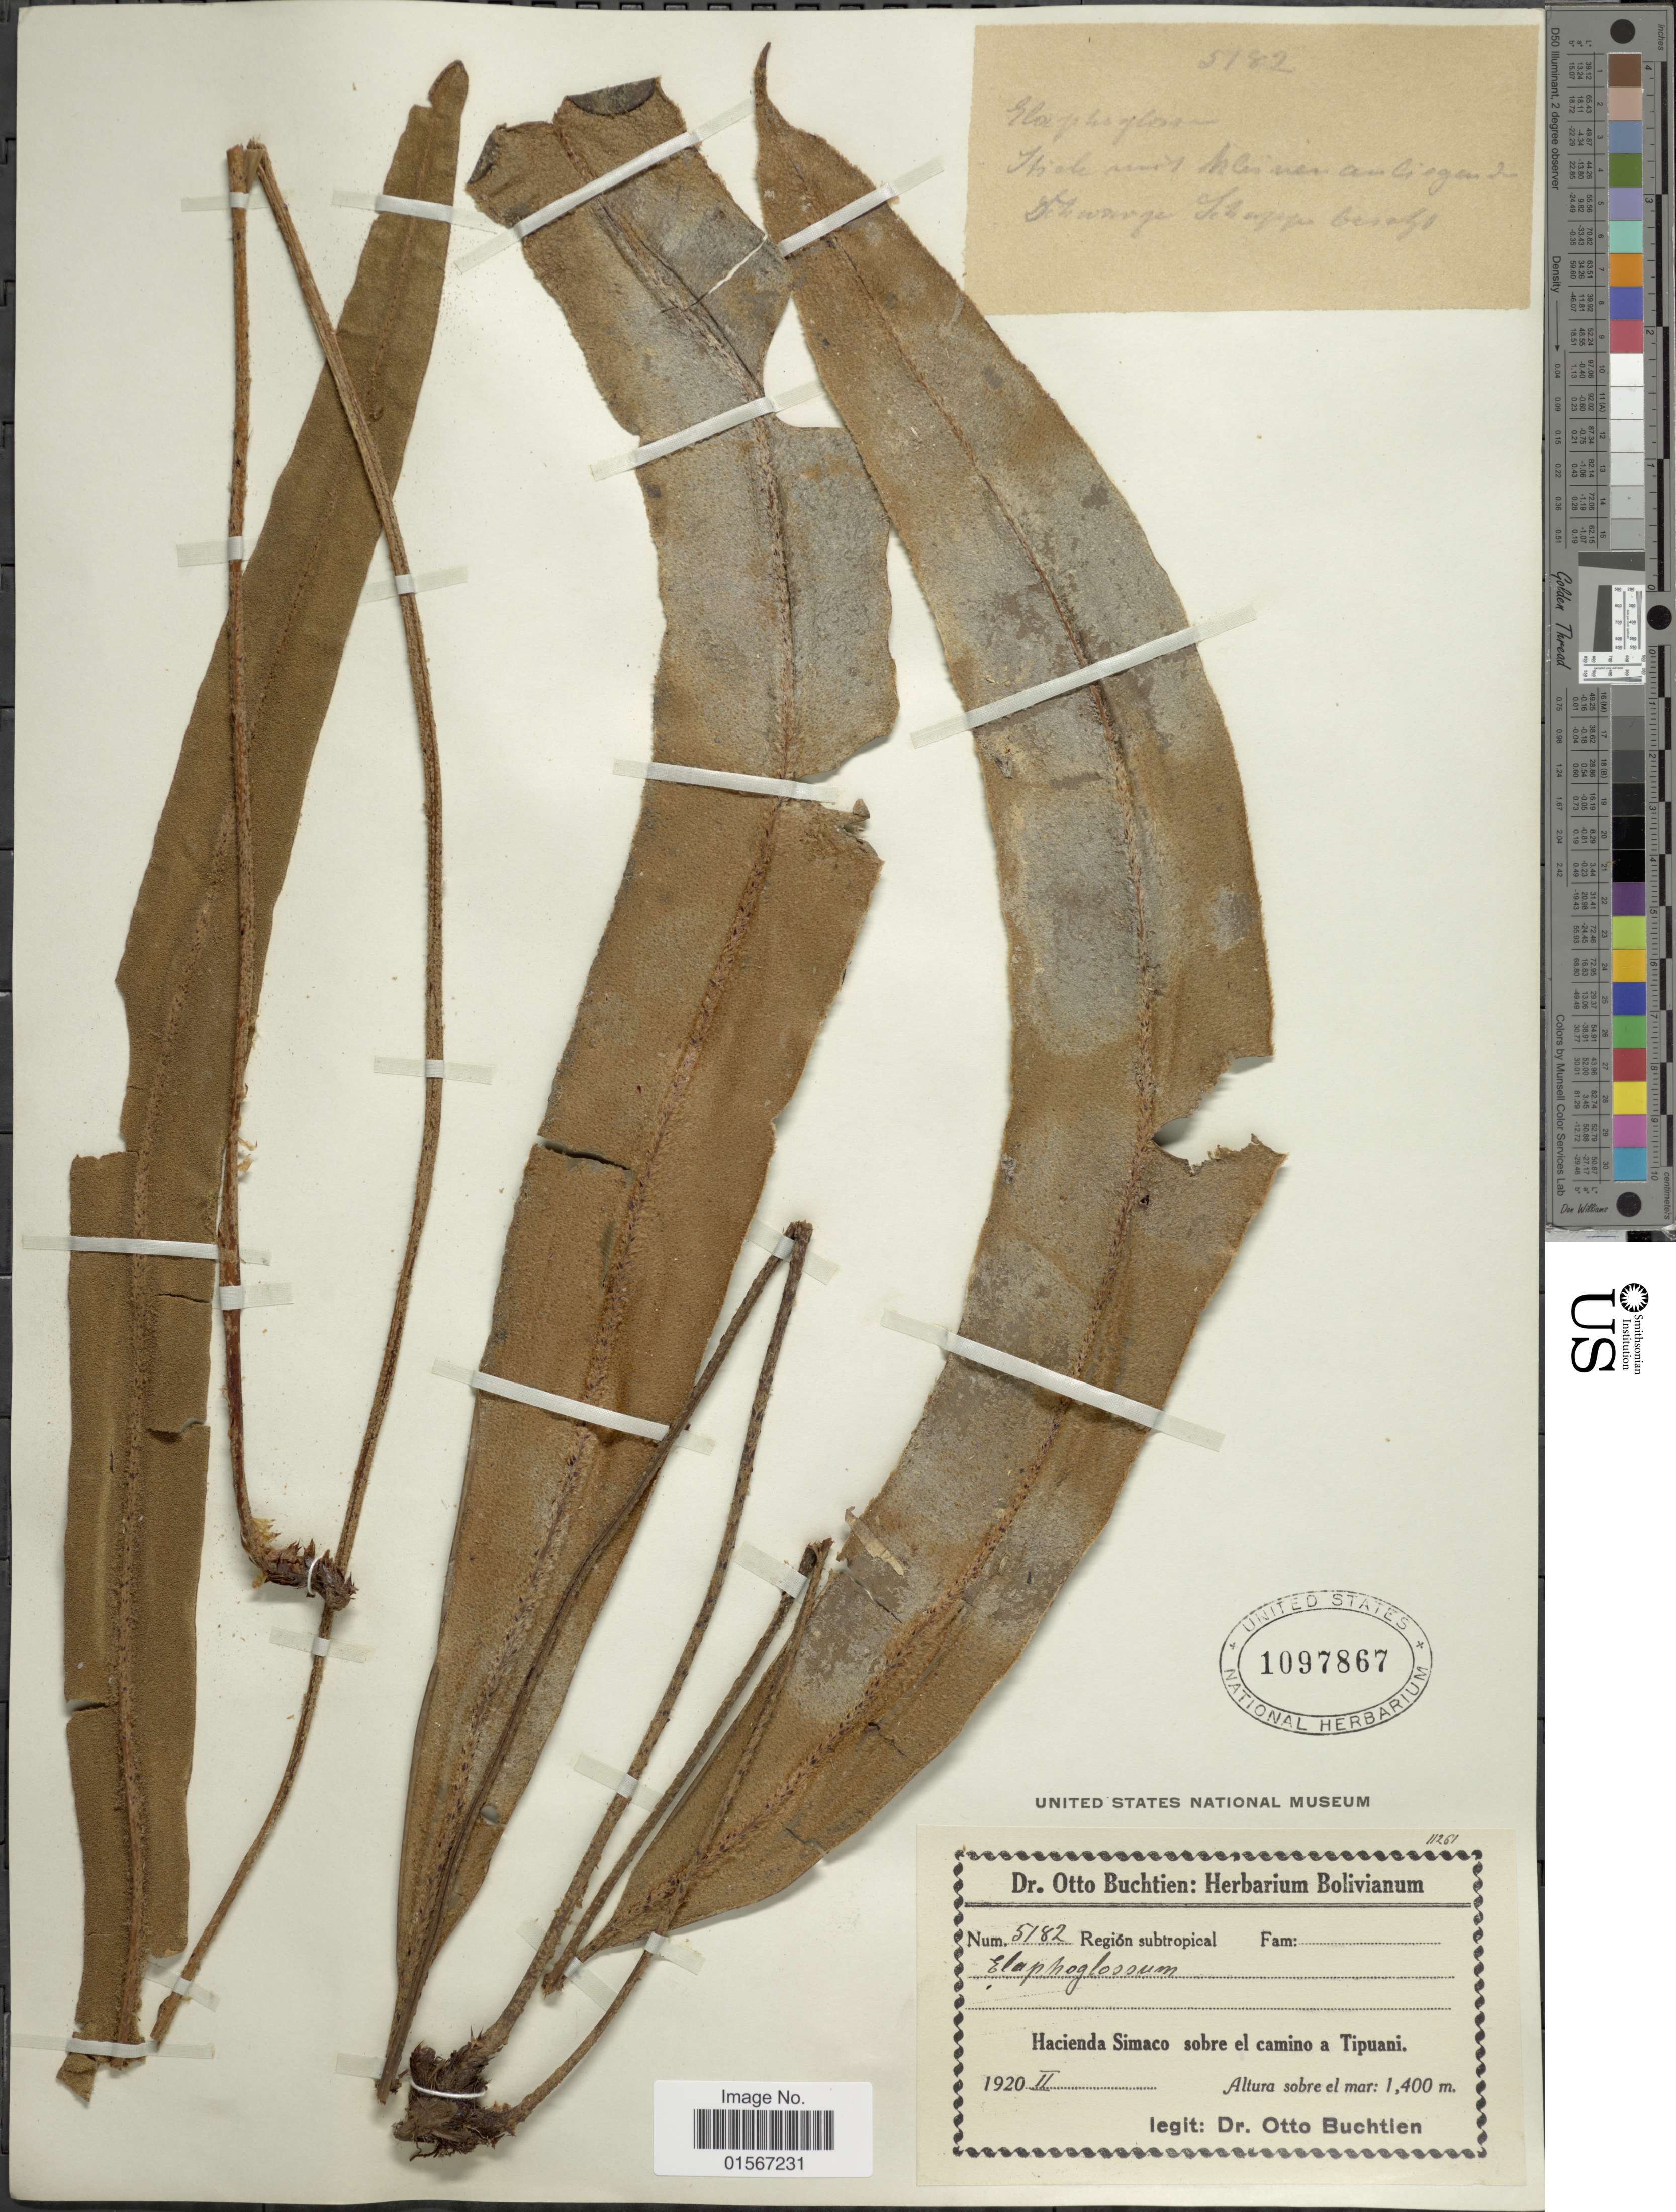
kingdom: Plantae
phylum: Tracheophyta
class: Polypodiopsida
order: Polypodiales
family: Dryopteridaceae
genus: Elaphoglossum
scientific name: Elaphoglossum orbignyanum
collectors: O. Buchtien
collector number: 5182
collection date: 1920-02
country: Bolivia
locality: Hacienda Simaco sobre el camino a Tipuani.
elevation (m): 1400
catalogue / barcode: US 1097867